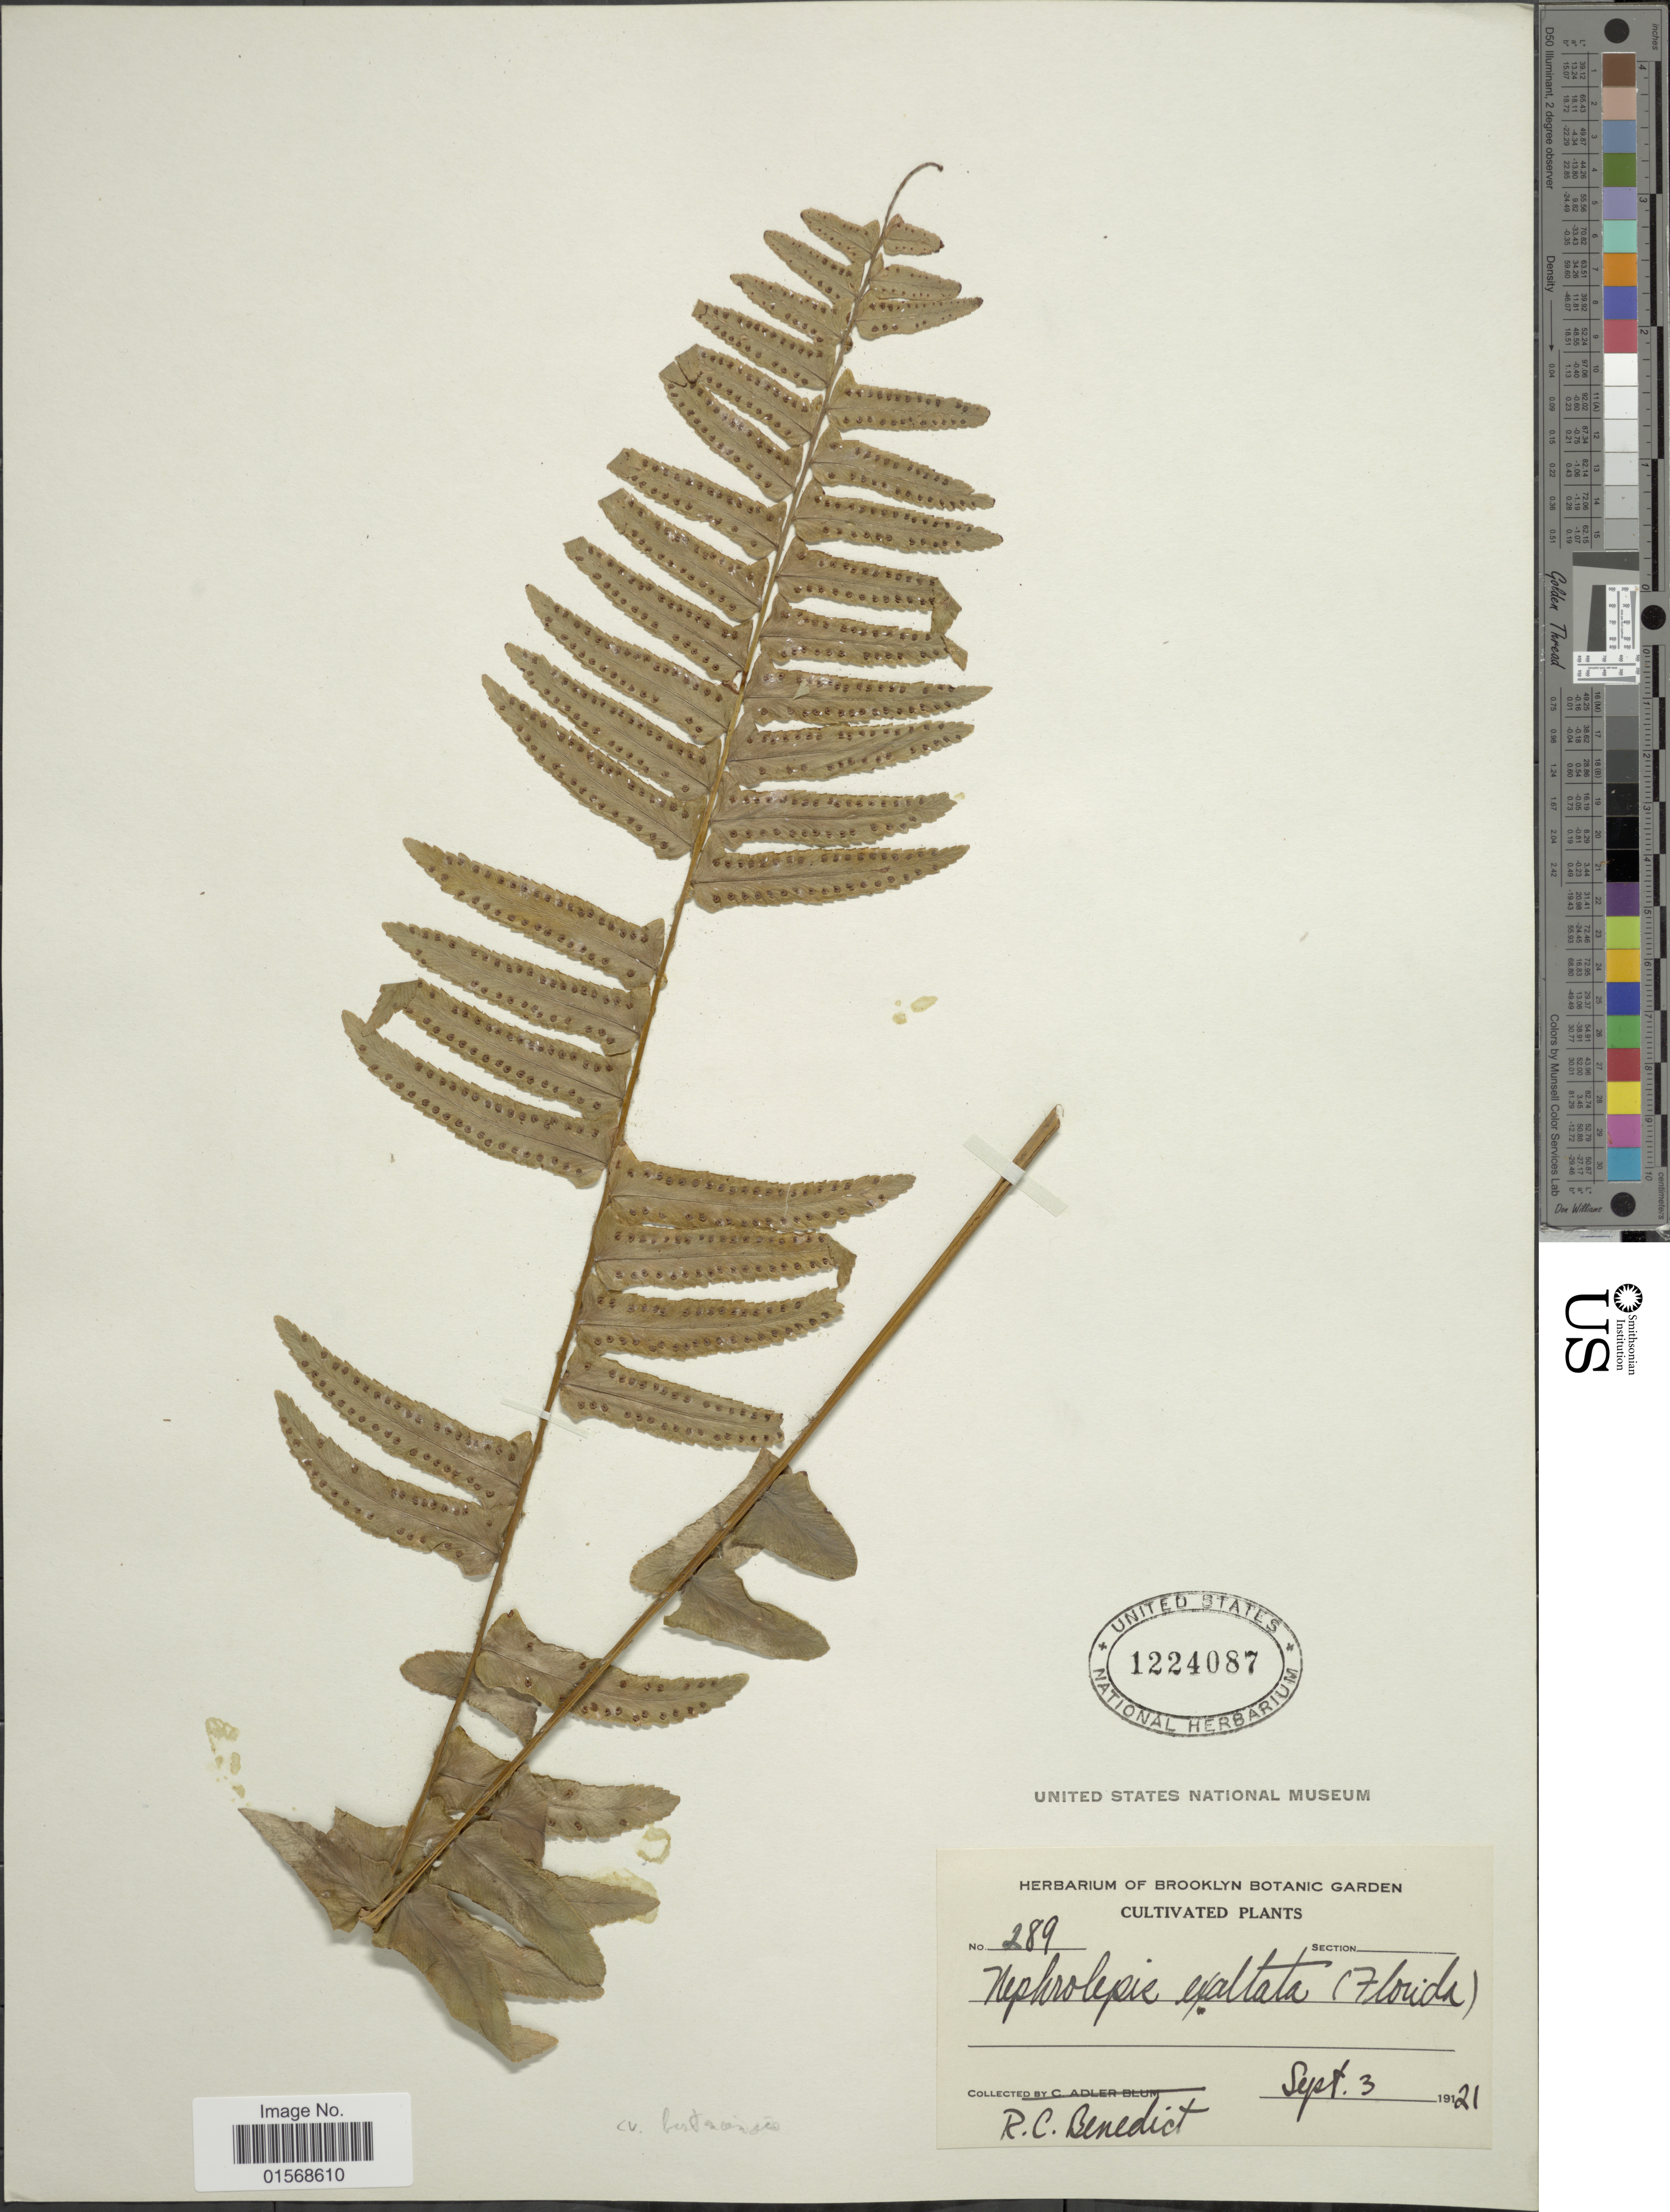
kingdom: Plantae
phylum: Tracheophyta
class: Polypodiopsida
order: Polypodiales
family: Nephrolepidaceae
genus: Nephrolepis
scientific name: Nephrolepis 'Bostoniensis typical'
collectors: R. C. Benedict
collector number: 289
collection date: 1921-09-03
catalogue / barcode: US 1224087